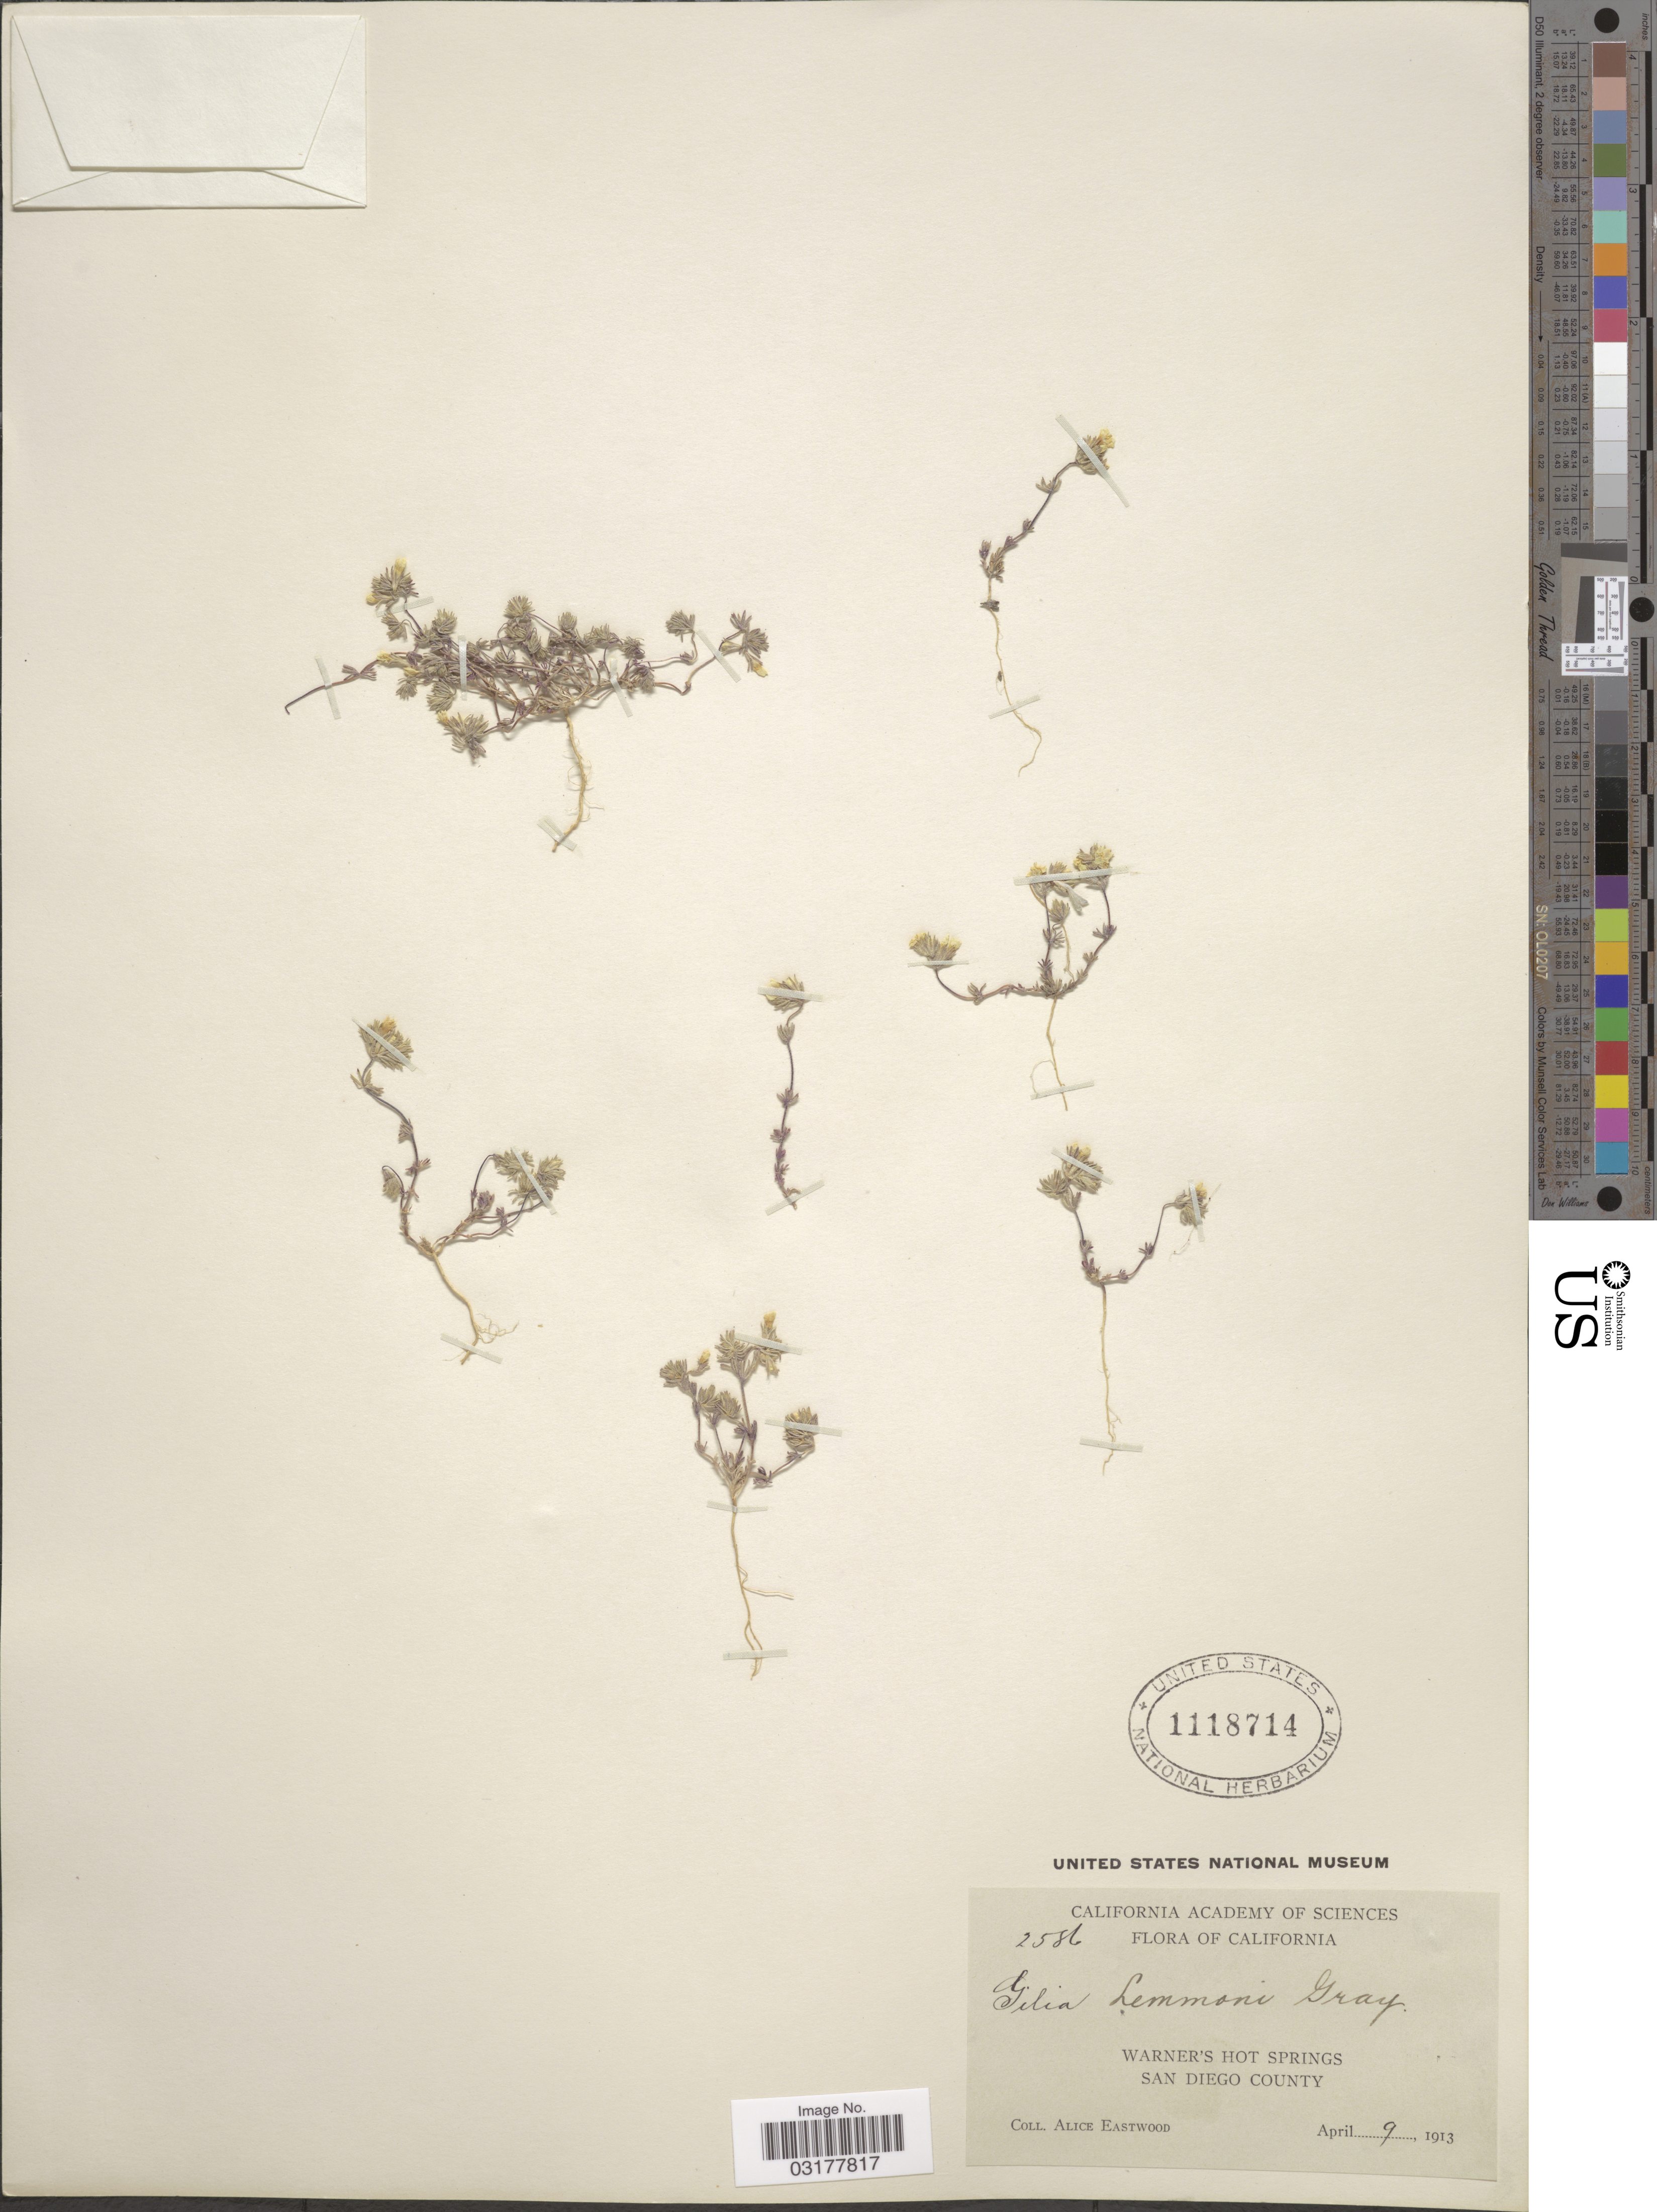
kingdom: Plantae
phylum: Tracheophyta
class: Magnoliopsida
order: Ericales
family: Polemoniaceae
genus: Leptosiphon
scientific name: Leptosiphon lemmonii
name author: (A. Gray) J.M. Porter & L.A. Johnson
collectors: A. Eastwood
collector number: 2586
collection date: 1913-04-09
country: United States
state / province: California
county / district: San Diego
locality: Warner's Hot Springs. San Diego County.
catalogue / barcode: US 1118714